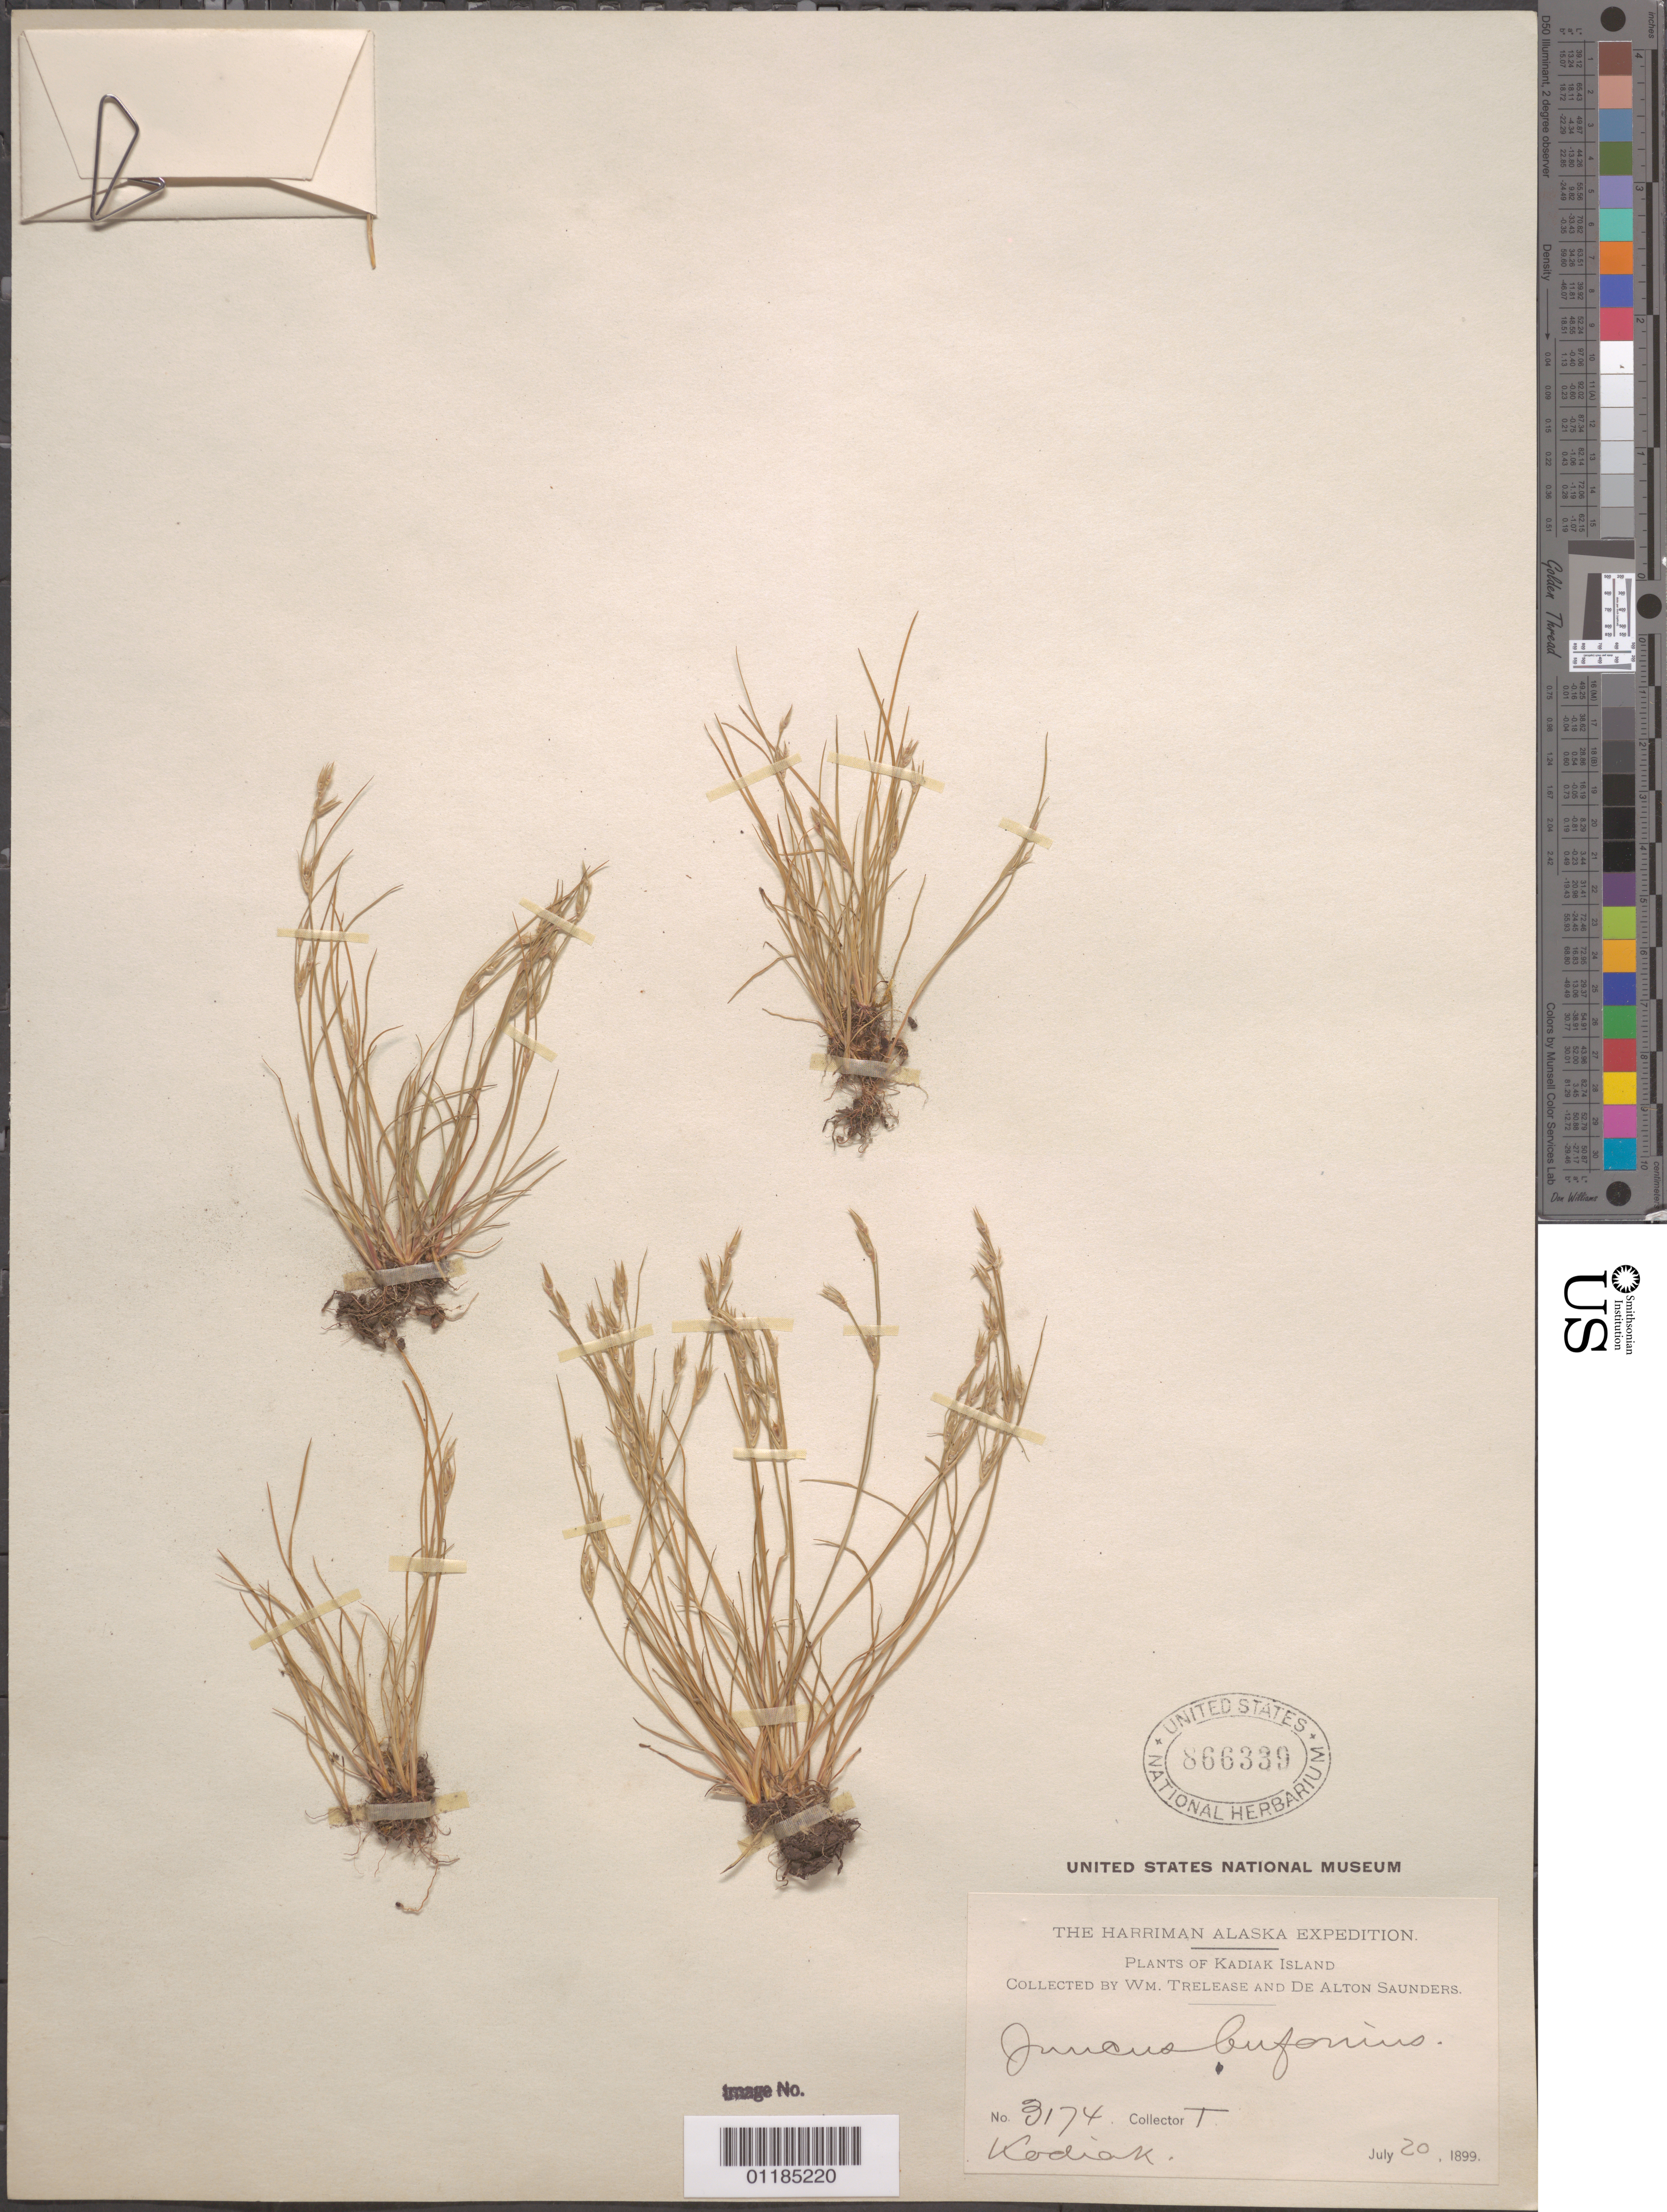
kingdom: Plantae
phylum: Tracheophyta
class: Liliopsida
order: Poales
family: Juncaceae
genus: Juncus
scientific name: Juncus bufonius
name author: L.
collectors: W. Trelease & D. Saunders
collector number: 3174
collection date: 1899-07-20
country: United States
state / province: Alaska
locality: Kodiak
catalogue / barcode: US 866339